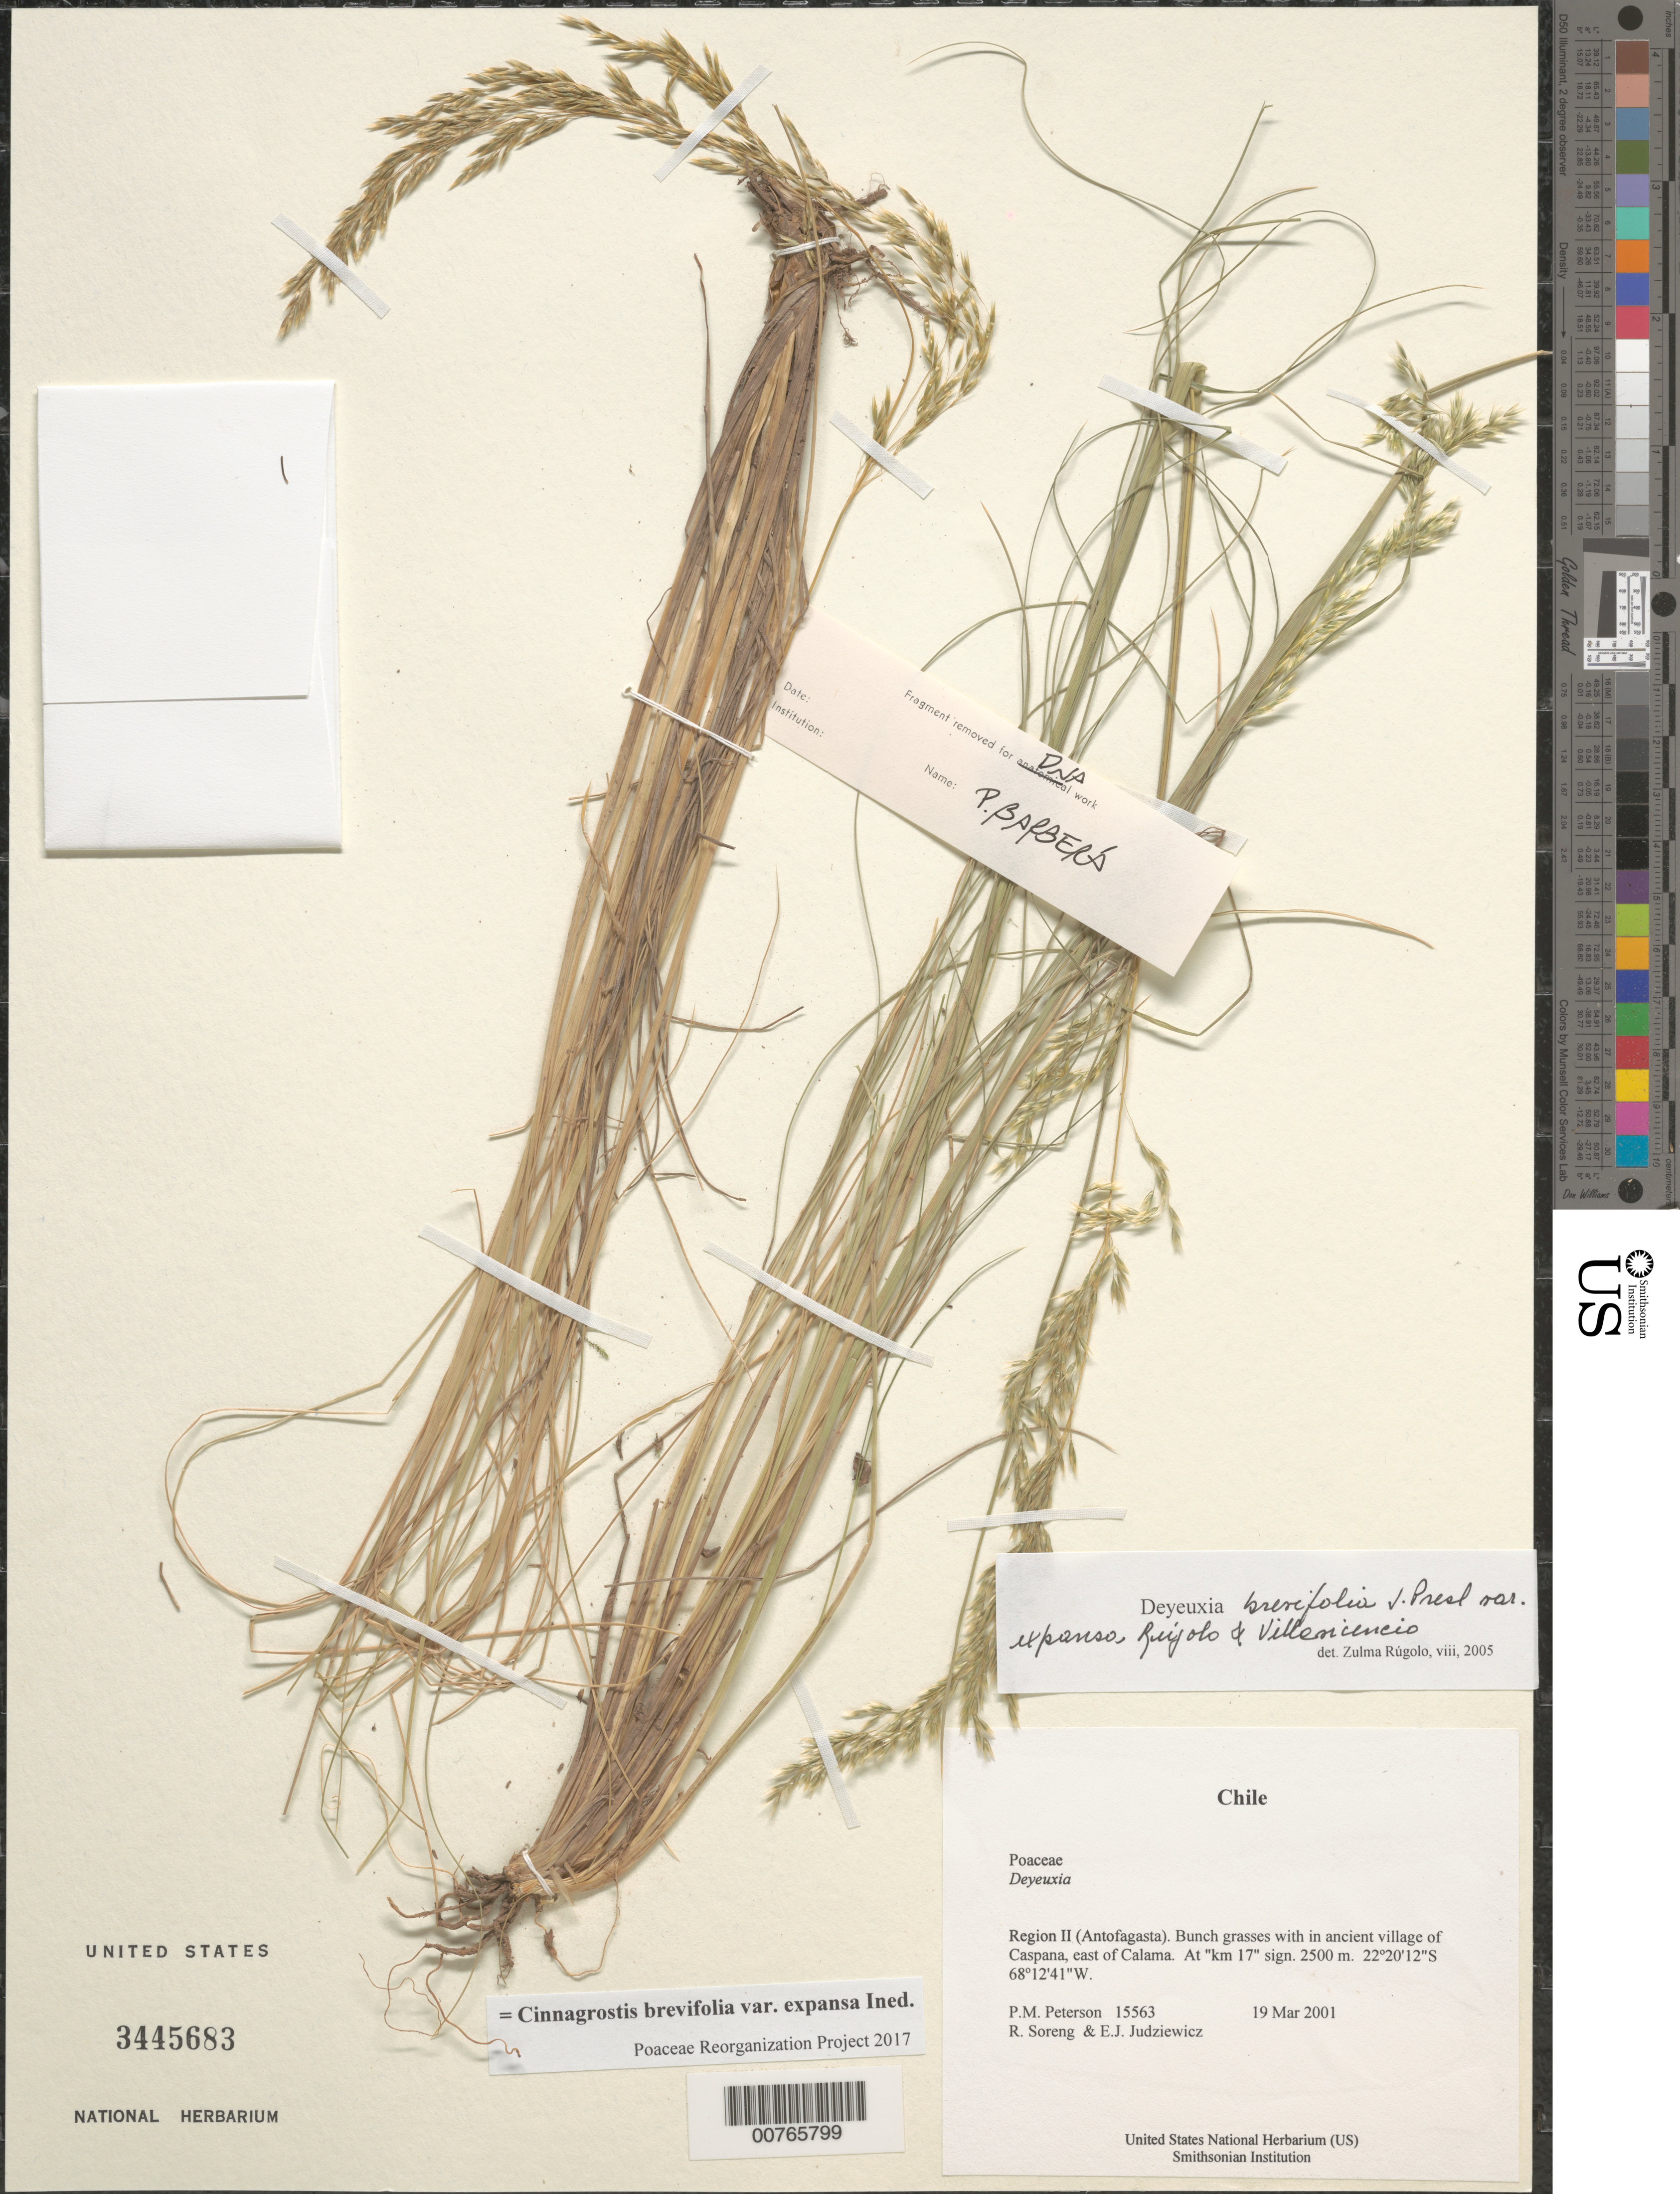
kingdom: Plantae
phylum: Tracheophyta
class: Liliopsida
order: Poales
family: Poaceae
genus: Cinnagrostis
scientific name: Cinnagrostis brevifolia var. expansa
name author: (Rúgolo & Villav.) P.M. Peterson et al.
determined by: Poaceae Reorganization Project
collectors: P. M. Peterson, R. J. Soreng & E. J. Judziewicz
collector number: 15563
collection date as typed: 19 Mar 2001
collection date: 2001-03-19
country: Chile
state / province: Antofagasta (II)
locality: Bunch grasses with in ancient village of Caspana, east of Calama. At "km 17" sign.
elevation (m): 2500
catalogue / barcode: US 3445683